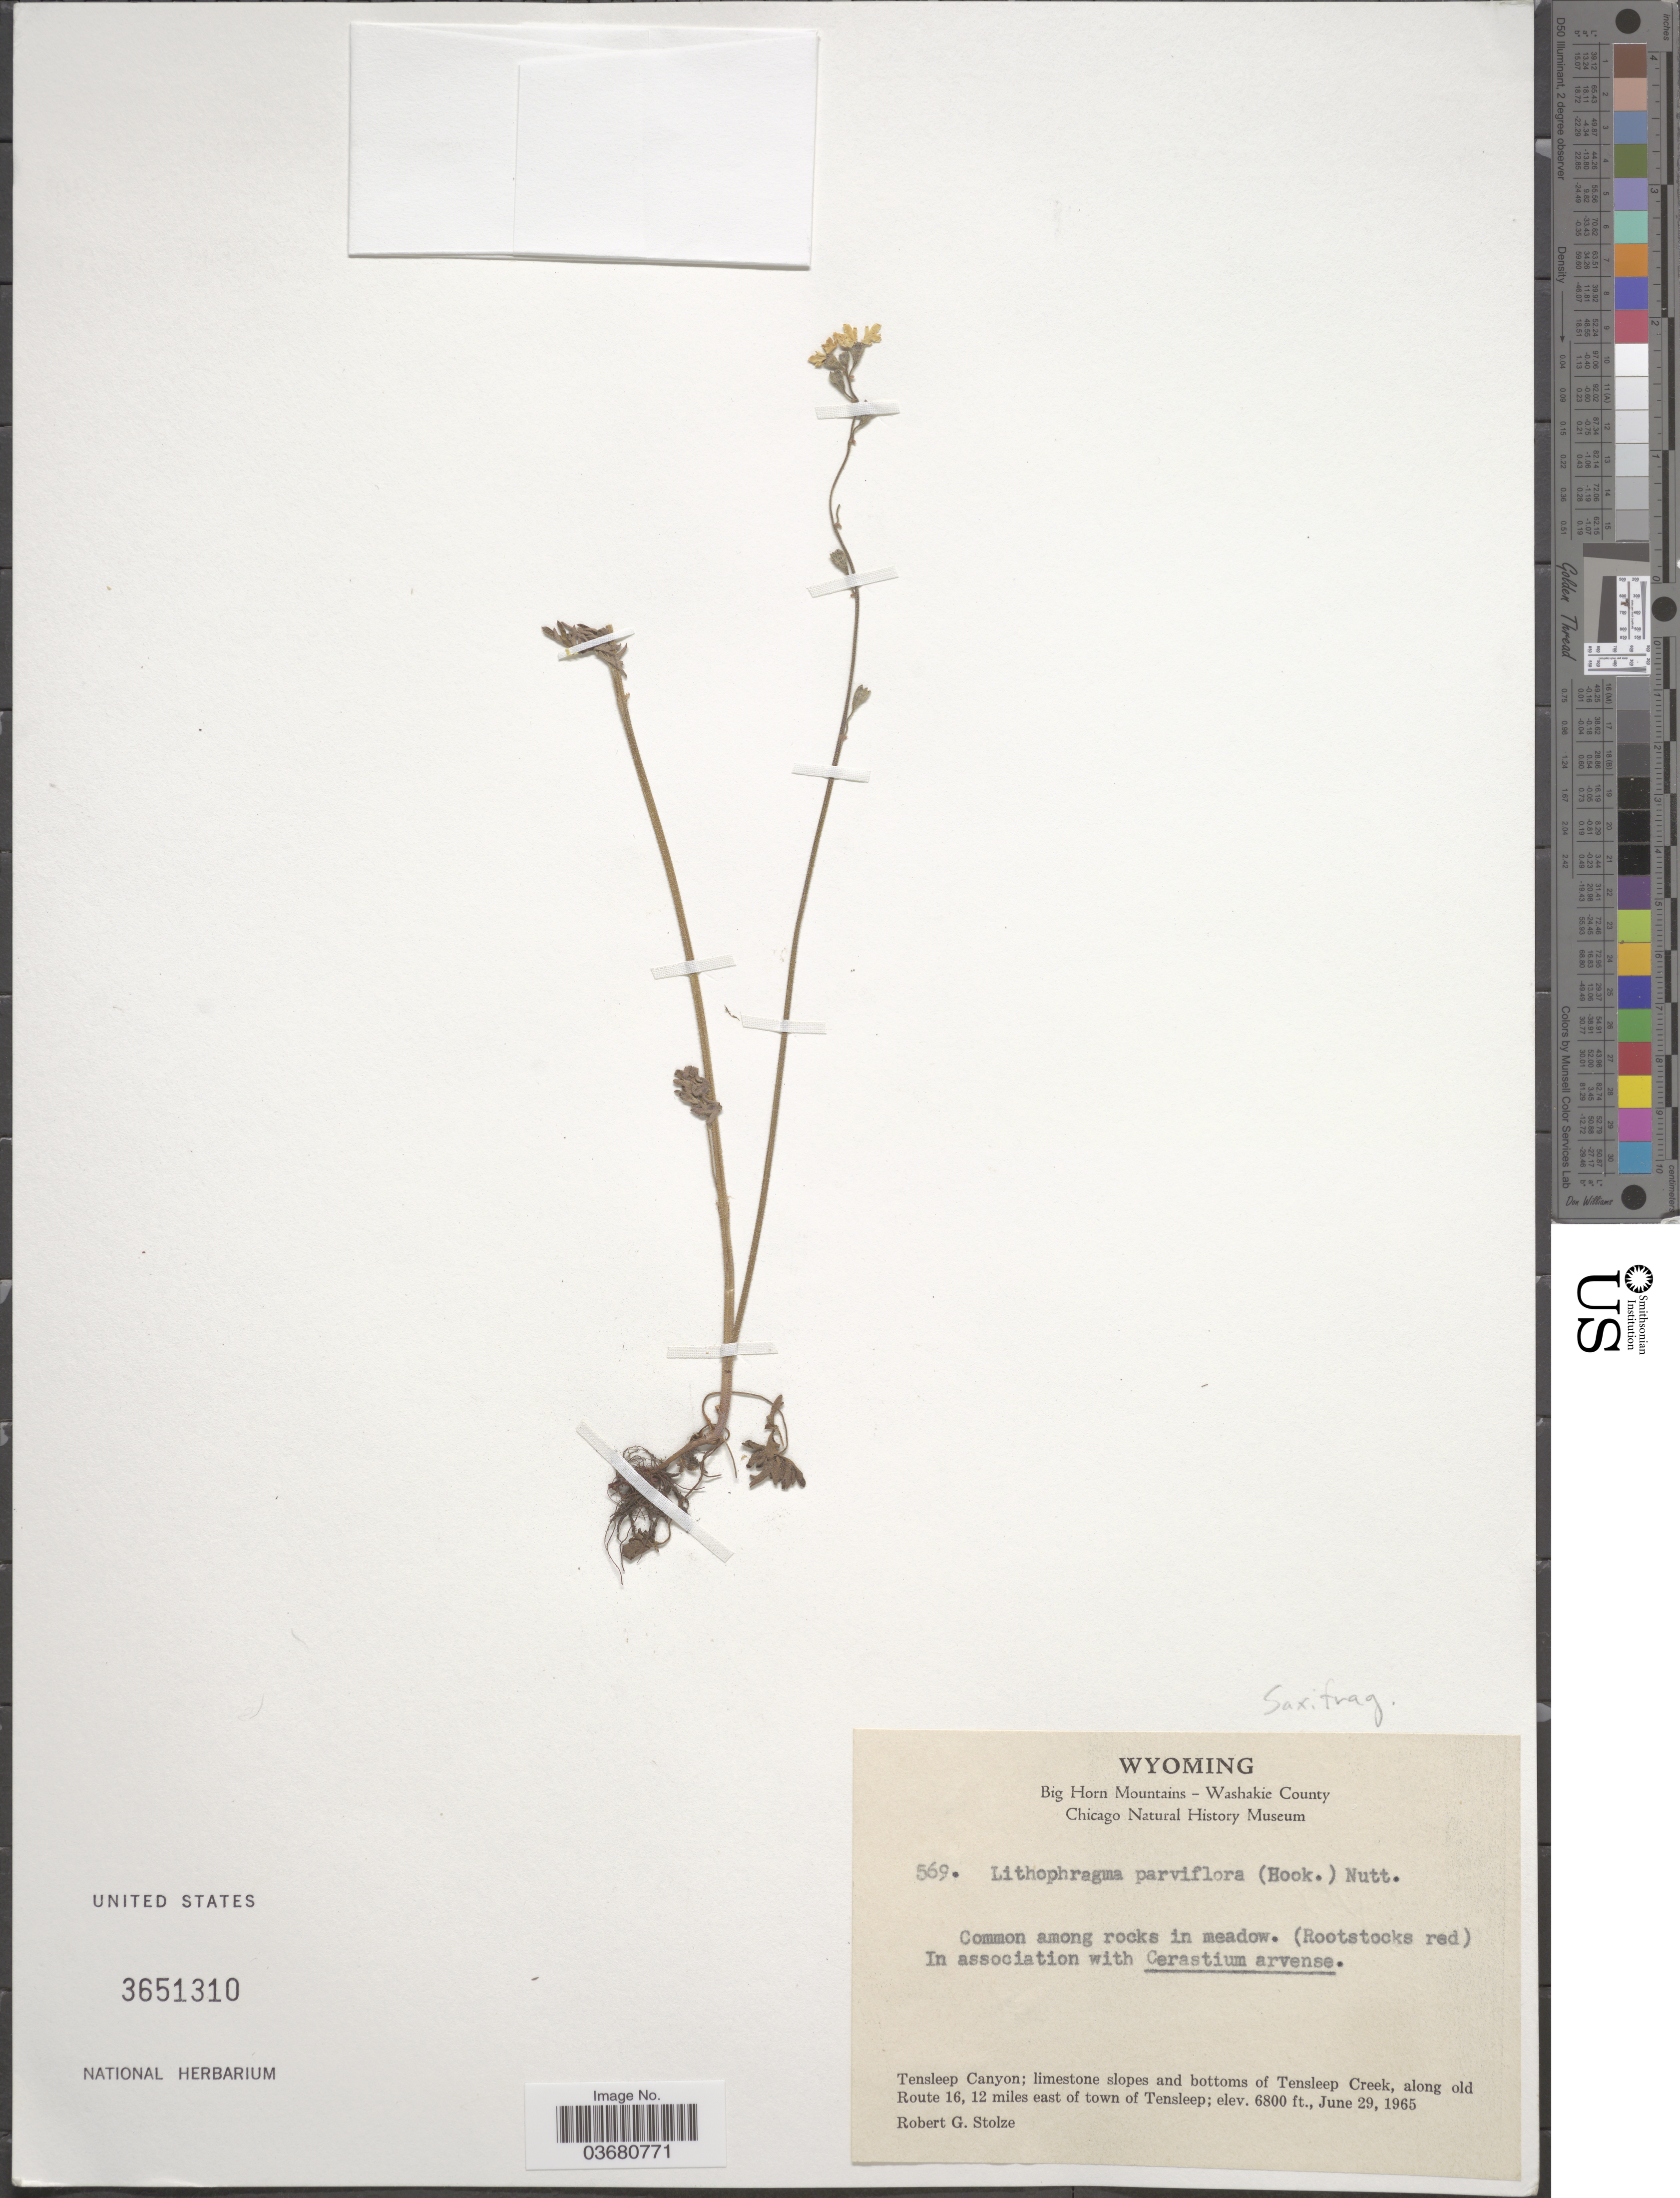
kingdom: Plantae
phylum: Tracheophyta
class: Magnoliopsida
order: Saxifragales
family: Saxifragaceae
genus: Lithophragma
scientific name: Lithophragma parviflorum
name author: (Hook.) Nutt.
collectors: R. G. Stolze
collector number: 569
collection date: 1965-06-29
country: United States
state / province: Wyoming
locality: Big Horn Mountains - Washakie County. Common among rocks in meadow. Tensleep Canyon; limestone slopes and bottoms of Tensleep Creek, along old Route 16, 12 miles east of town of Tensleep.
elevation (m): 2073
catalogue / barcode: US 3651310